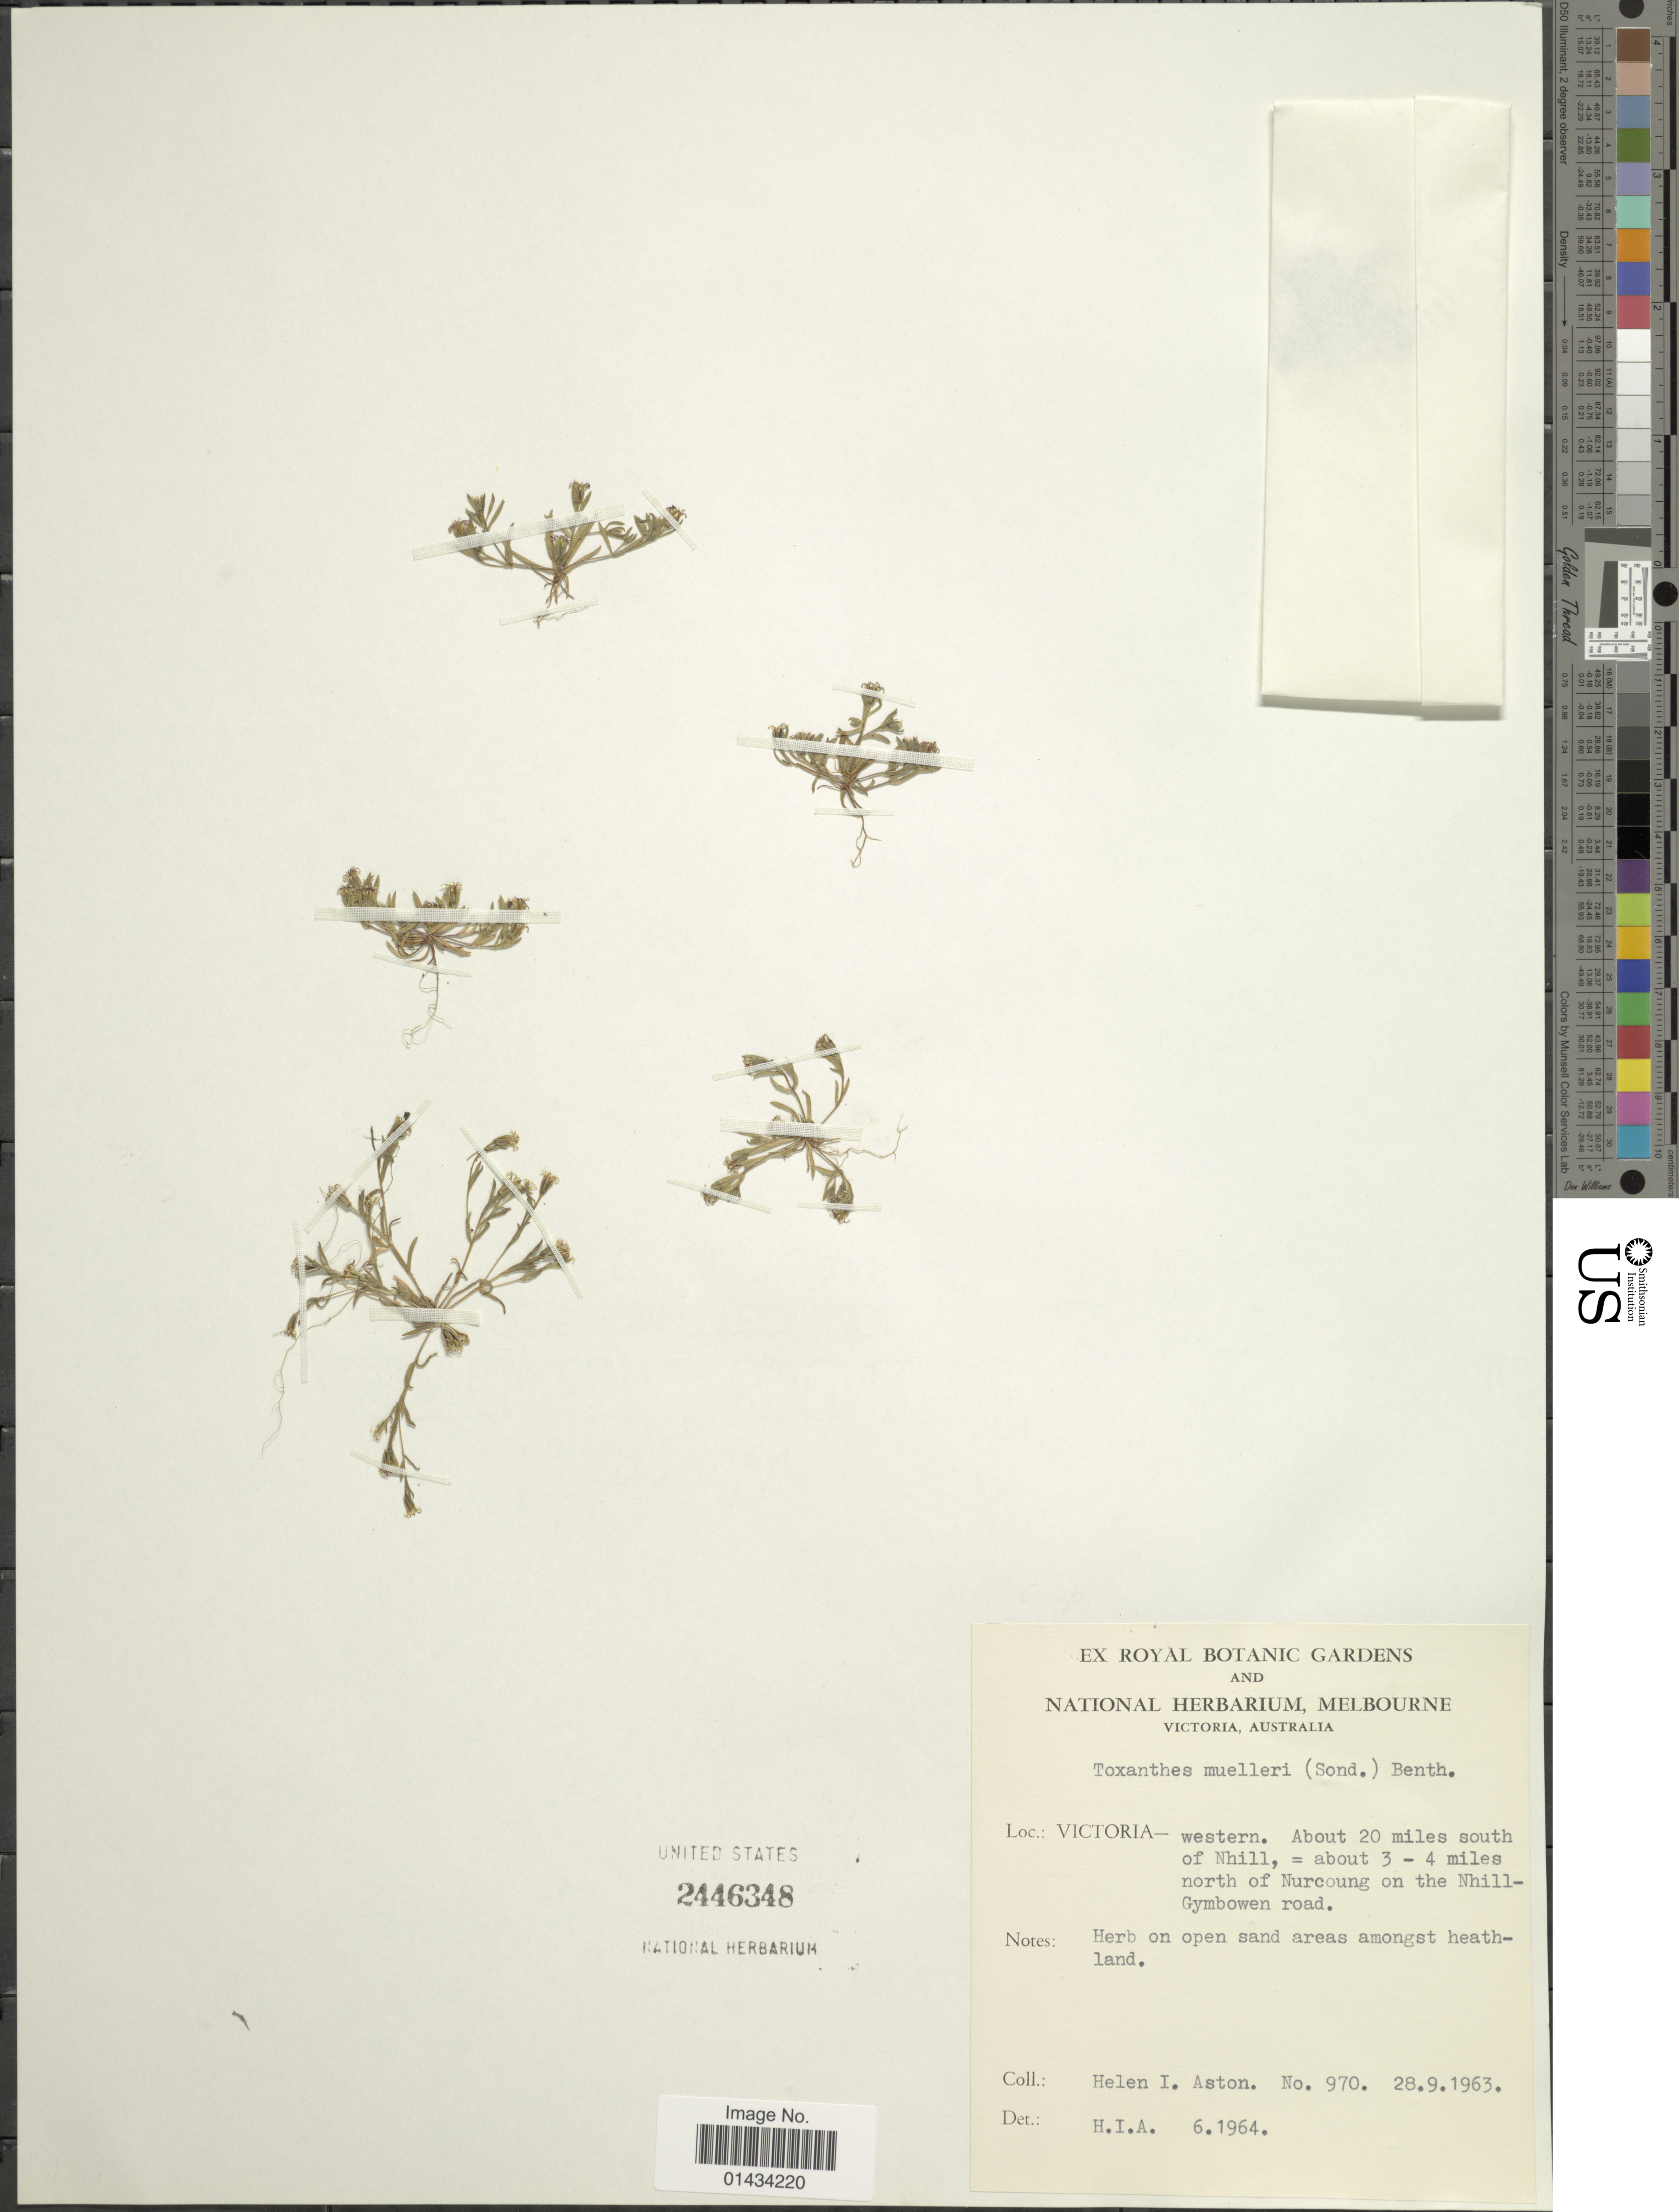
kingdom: Plantae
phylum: Tracheophyta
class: Magnoliopsida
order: Asterales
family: Asteraceae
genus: Millotia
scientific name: Millotia muelleri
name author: (Sond.) P.S. Short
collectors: H. I. Aston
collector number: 970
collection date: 1963-09-28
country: Australia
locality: Victoira, western, about 20 miles south of Nhill, = about 3-4 miles north of Nurcoung on the Nhill-Gymbowen road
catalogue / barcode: US 2446348